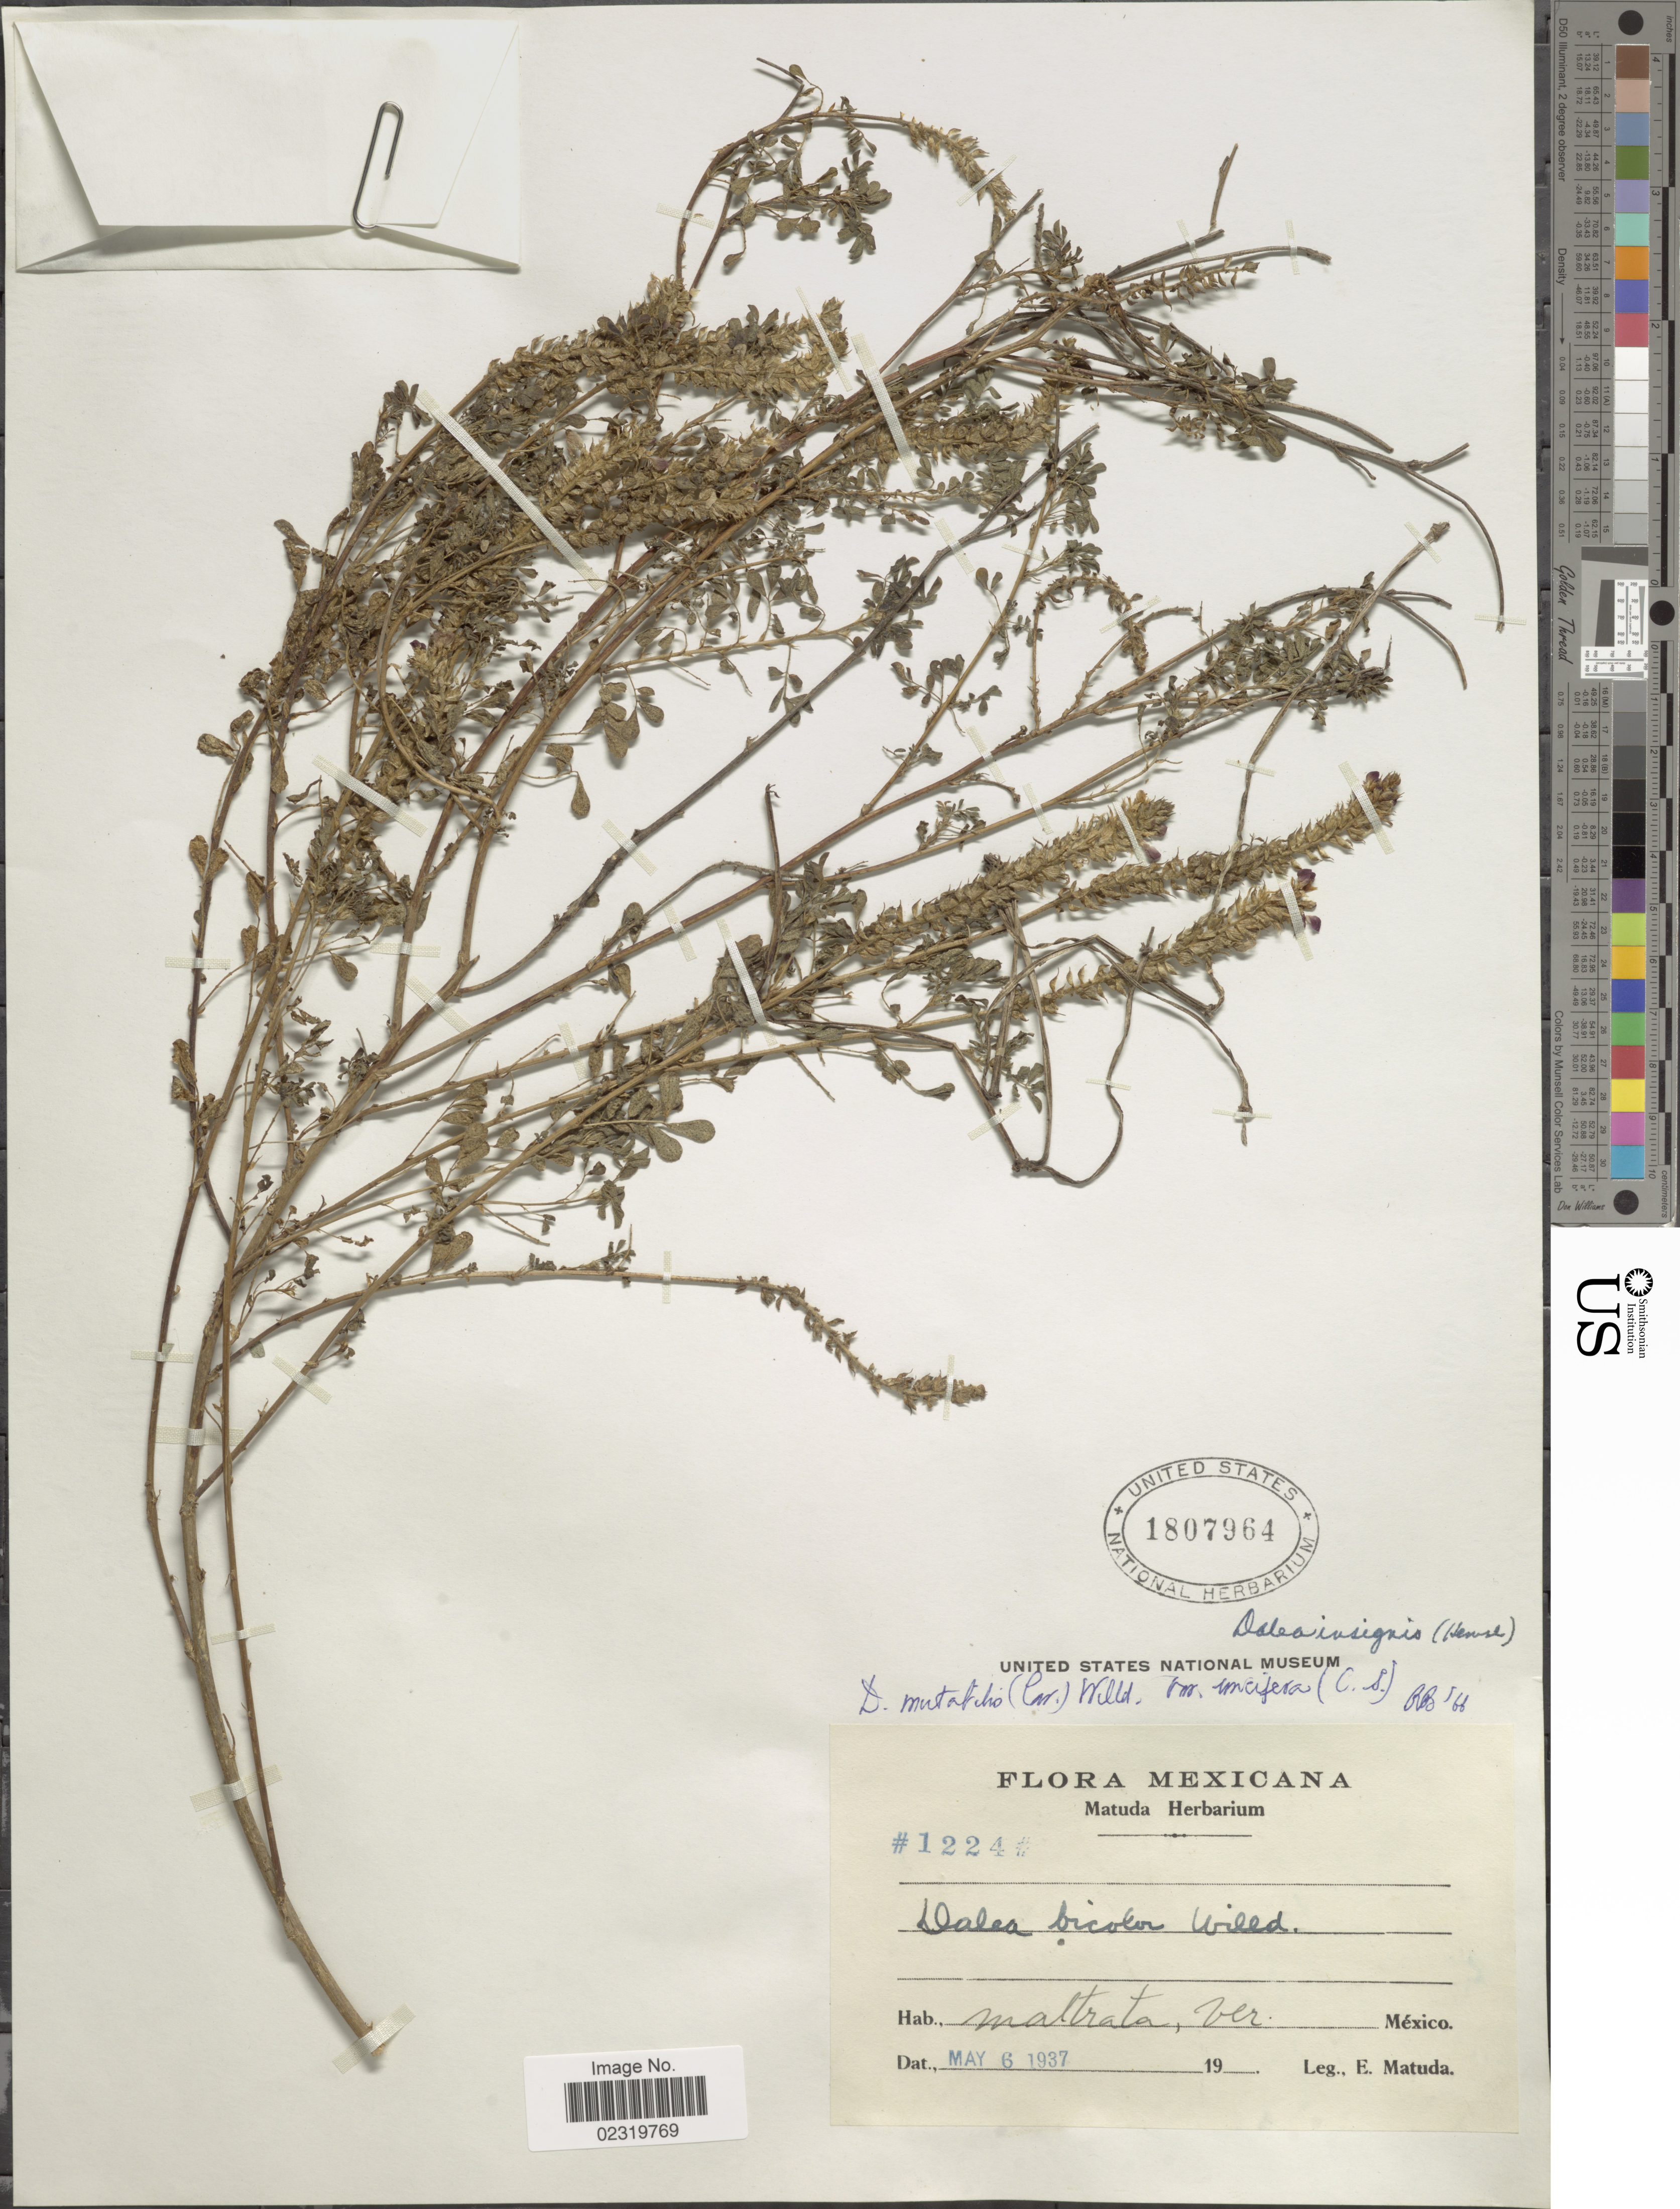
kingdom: Plantae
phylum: Tracheophyta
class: Magnoliopsida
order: Fabales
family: Fabaceae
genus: Dalea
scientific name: Dalea obovatifolia var. obovatifolia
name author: Ortega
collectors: E. Matuda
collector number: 1224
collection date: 1937-05-06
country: Mexico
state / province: Veracruz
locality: Maltrata, Ver.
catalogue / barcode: US 1807964